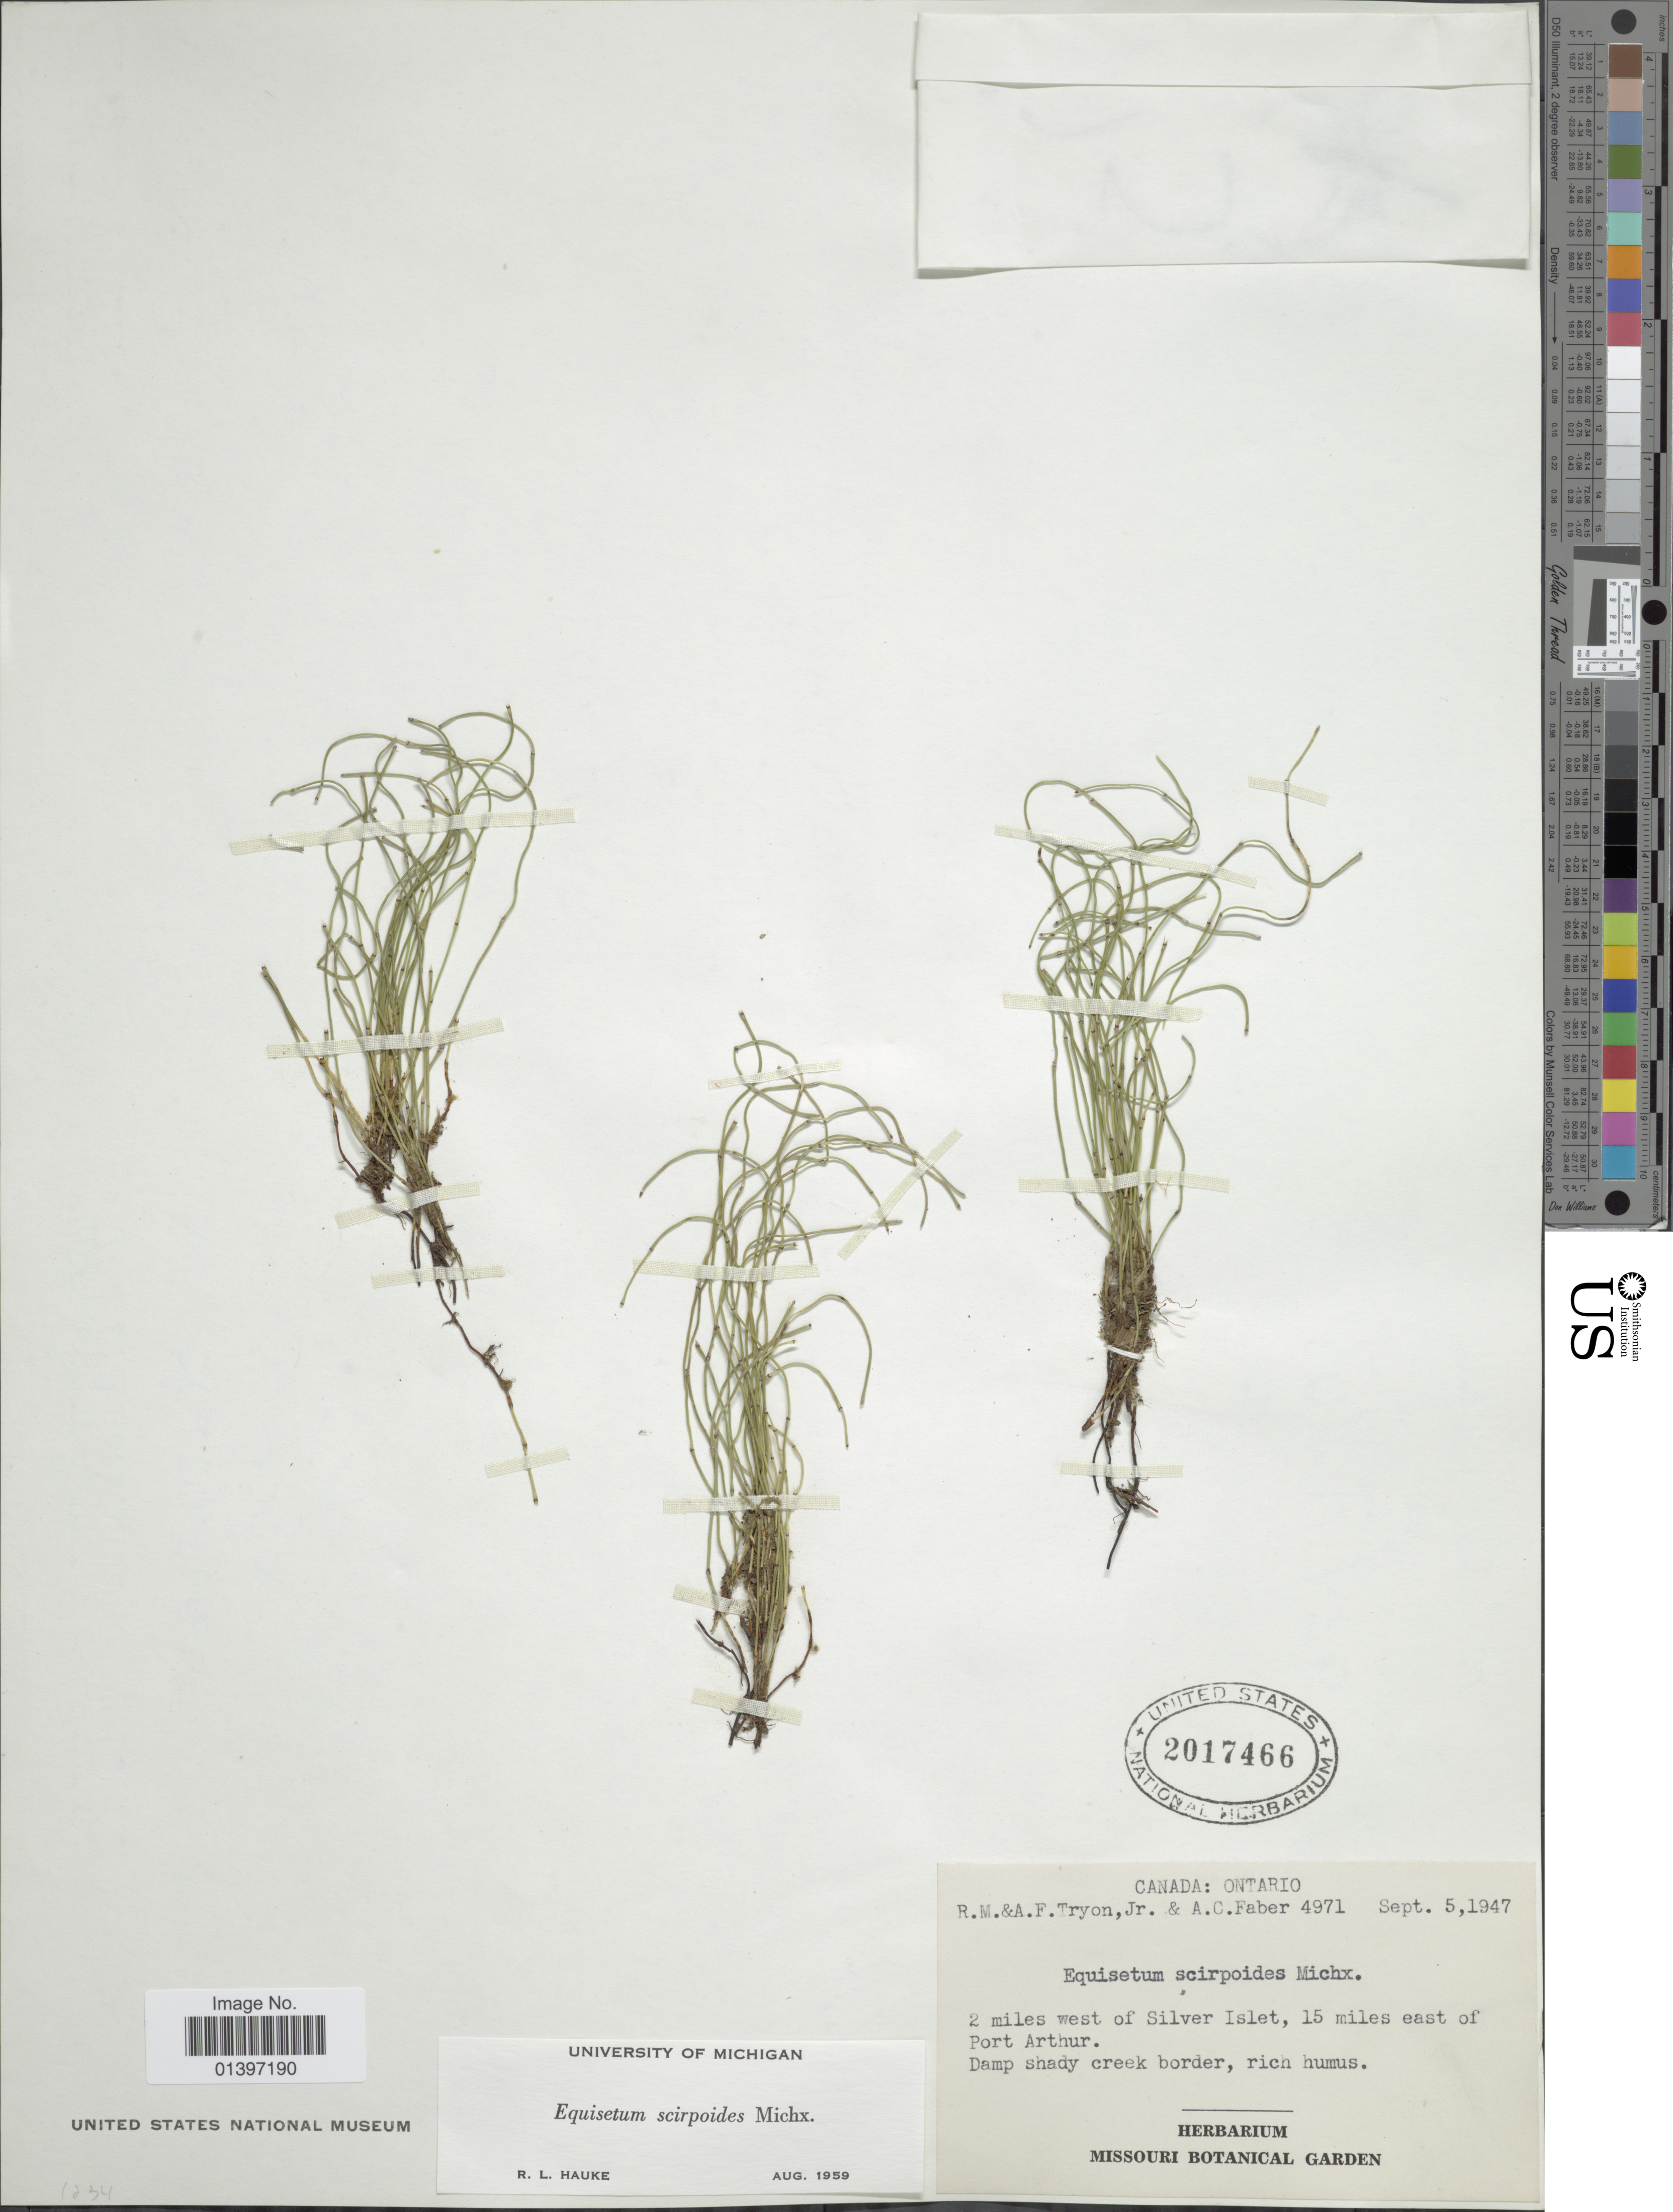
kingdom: Plantae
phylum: Tracheophyta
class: Polypodiopsida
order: Equisetales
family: Equisetaceae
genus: Equisetum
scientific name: Equisetum scirpoides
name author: Michx.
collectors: R. M. Tryon, A. F. Tryon & A. Faber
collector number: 4971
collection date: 1947-09-05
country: Canada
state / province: Ontario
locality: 2 miles west of Silver Islet, 15 miles east of Port Arthur, Damp shady creek border, rich humus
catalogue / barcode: US 2017466